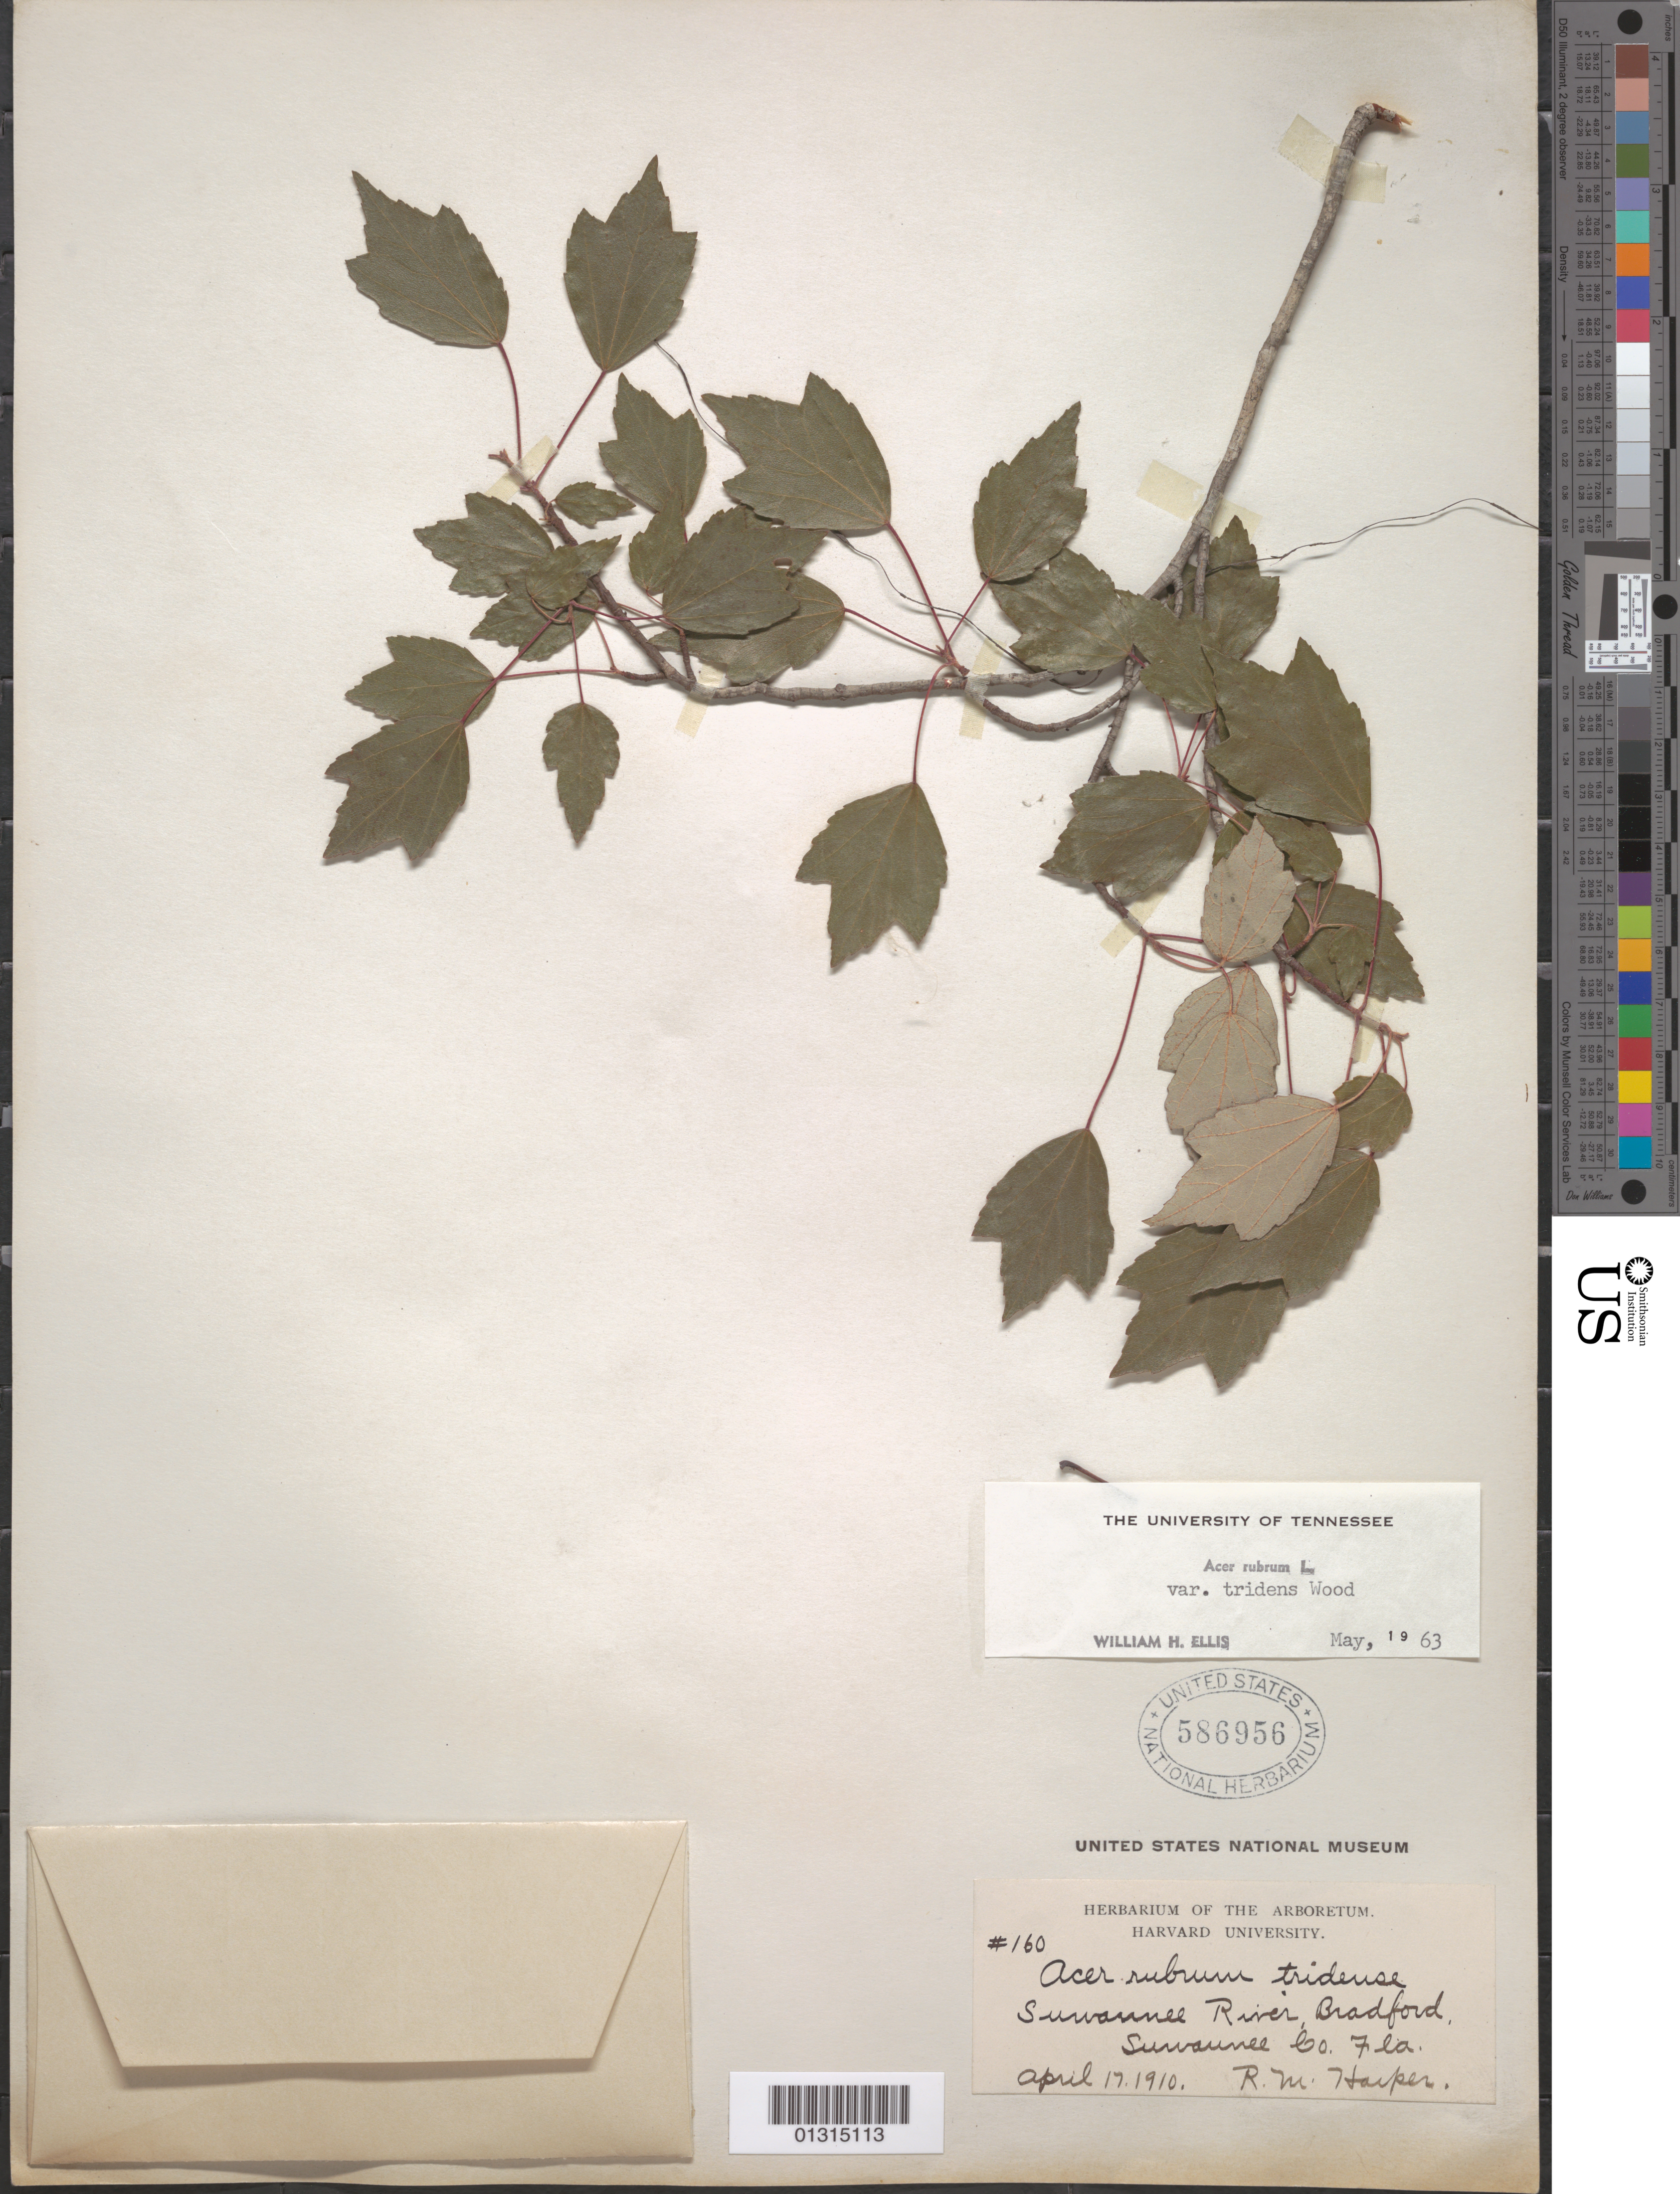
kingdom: Plantae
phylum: Tracheophyta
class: Magnoliopsida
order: Sapindales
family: Sapindaceae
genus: Acer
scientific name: Acer rubrum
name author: L.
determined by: Ellis, W. H.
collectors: R. M. Harper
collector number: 160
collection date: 1910-04-17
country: United States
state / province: Florida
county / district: Suwannee County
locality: Suwannee County, Suwannee River, Bradford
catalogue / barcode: US 586956